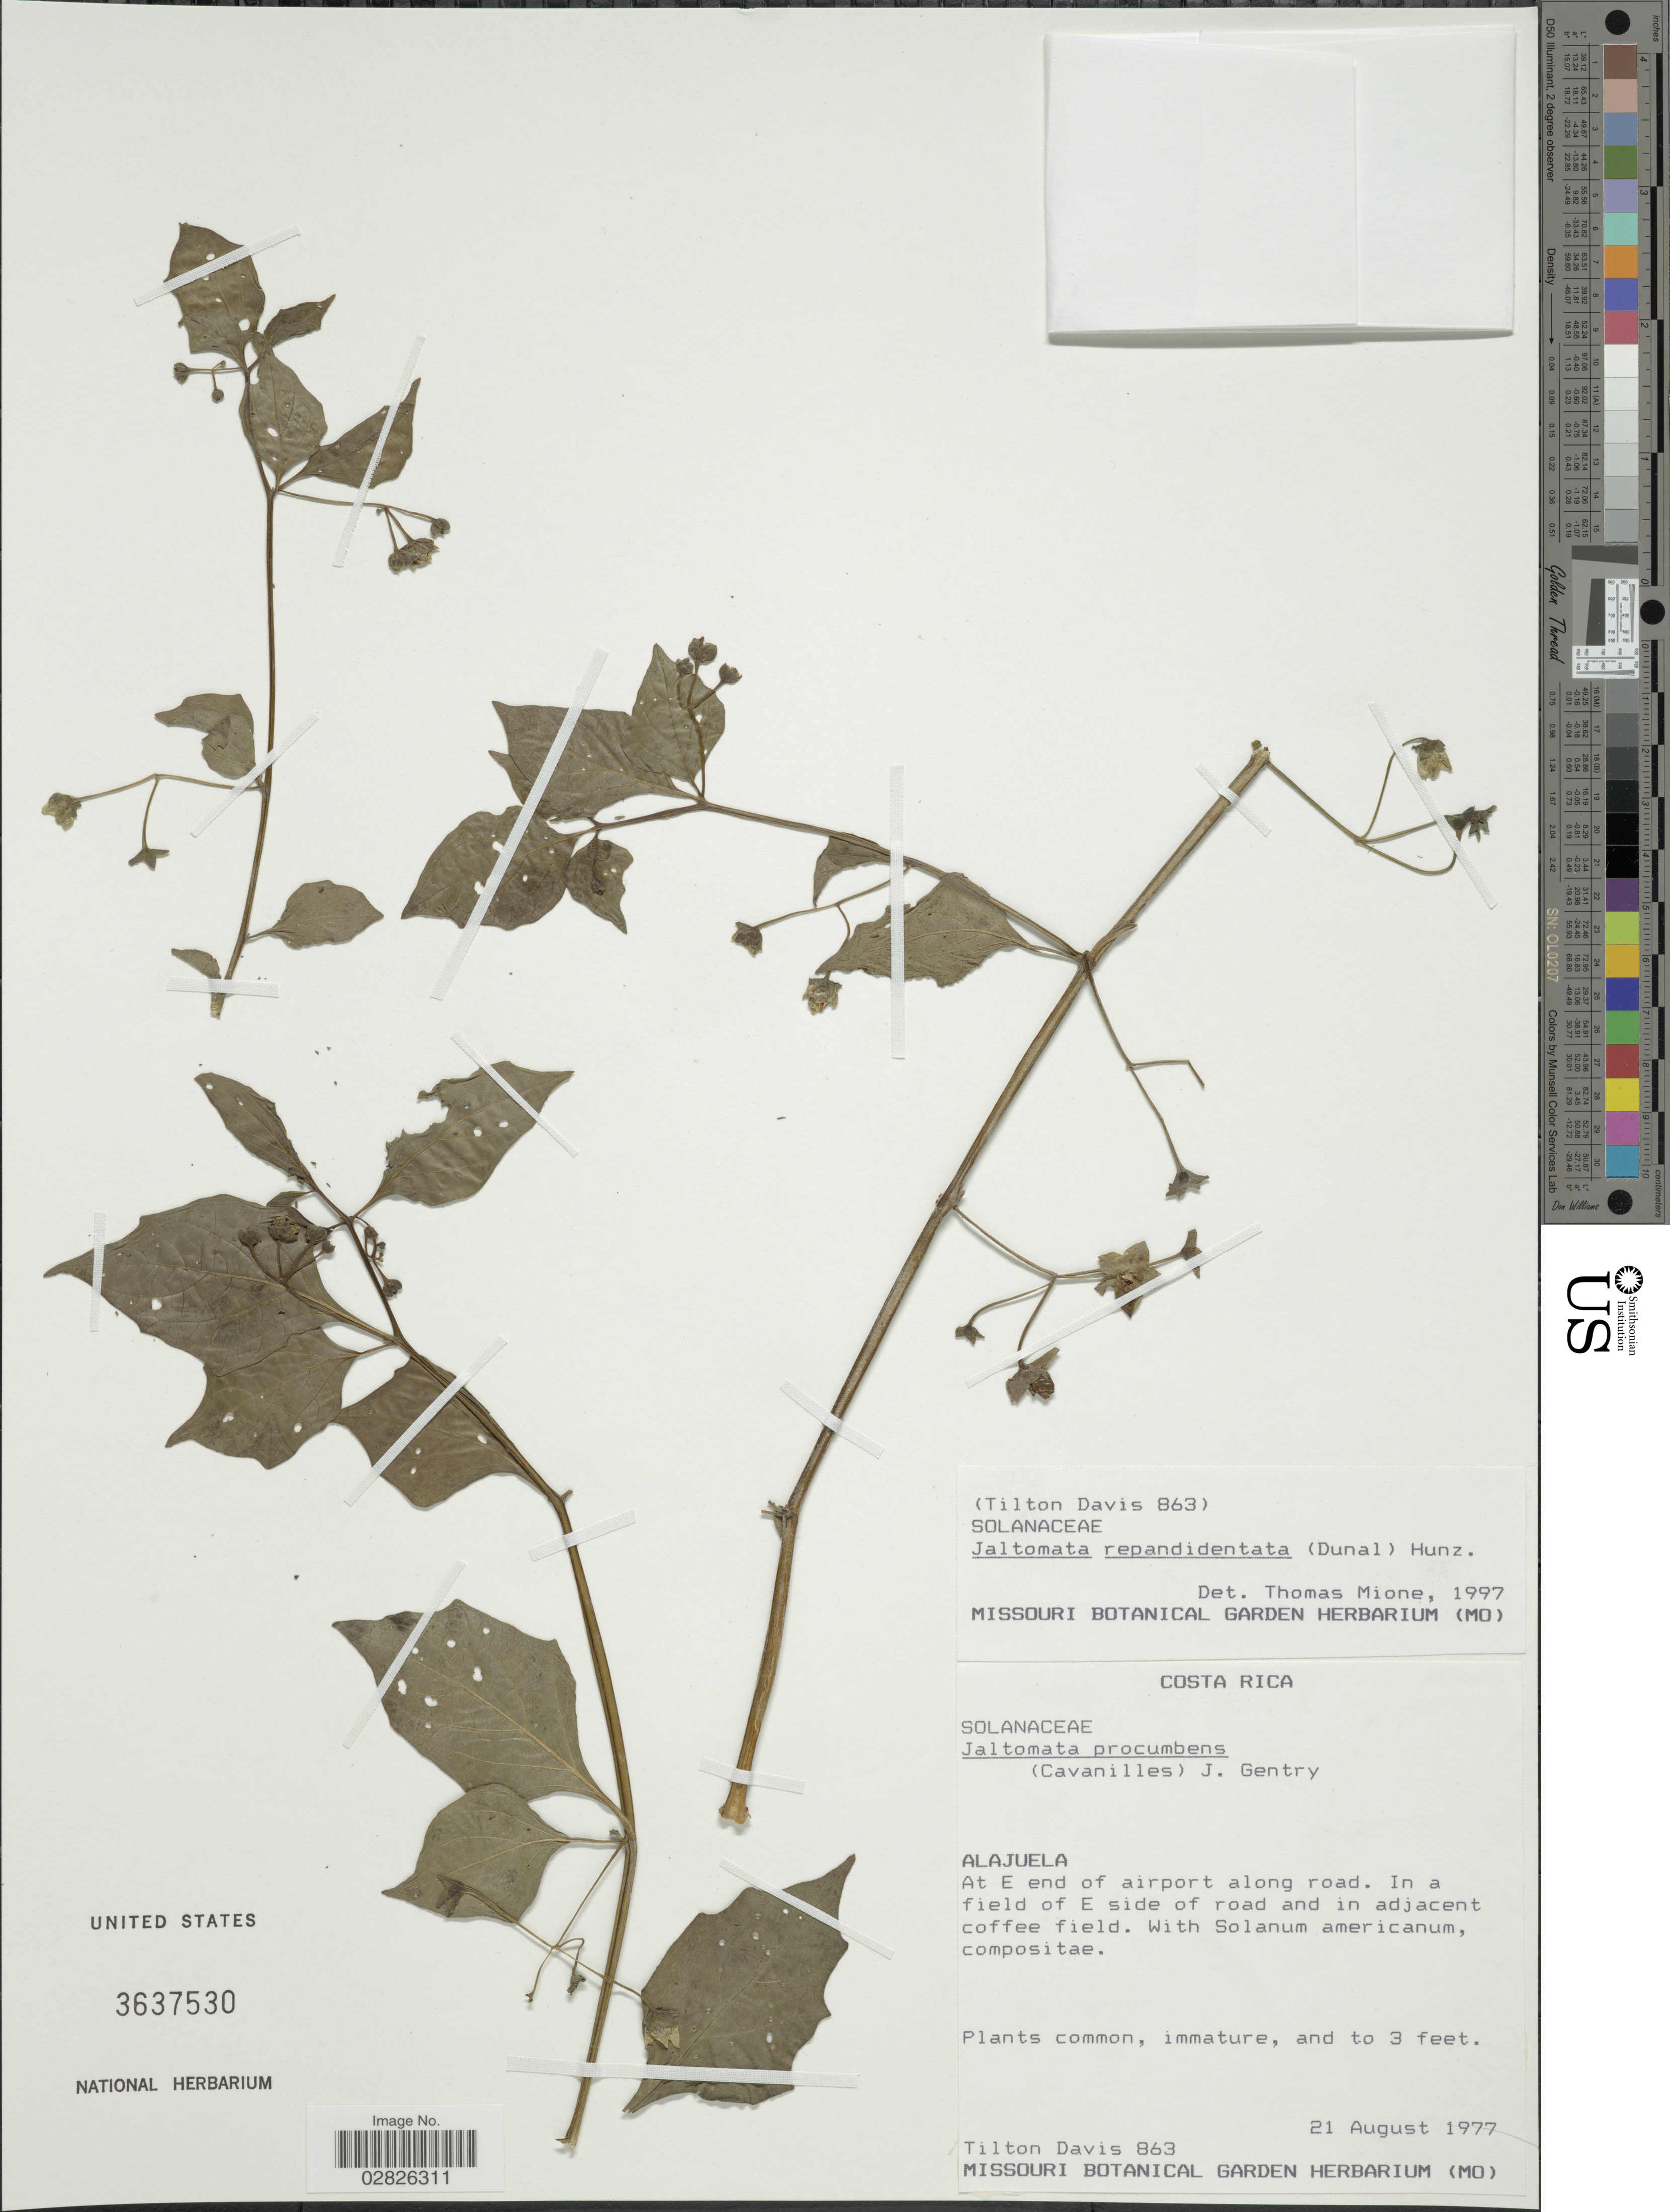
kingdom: Plantae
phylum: Tracheophyta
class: Magnoliopsida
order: Solanales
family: Solanaceae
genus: Jaltomata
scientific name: Jaltomata repandidentata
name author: (Dunal) Hunz.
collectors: T. Davis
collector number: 863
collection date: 1977-08-21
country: Costa Rica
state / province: Alajuela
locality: At E end of airport along road. In a field of E side of road and in adjacent coffee field.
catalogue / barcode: US 3637530